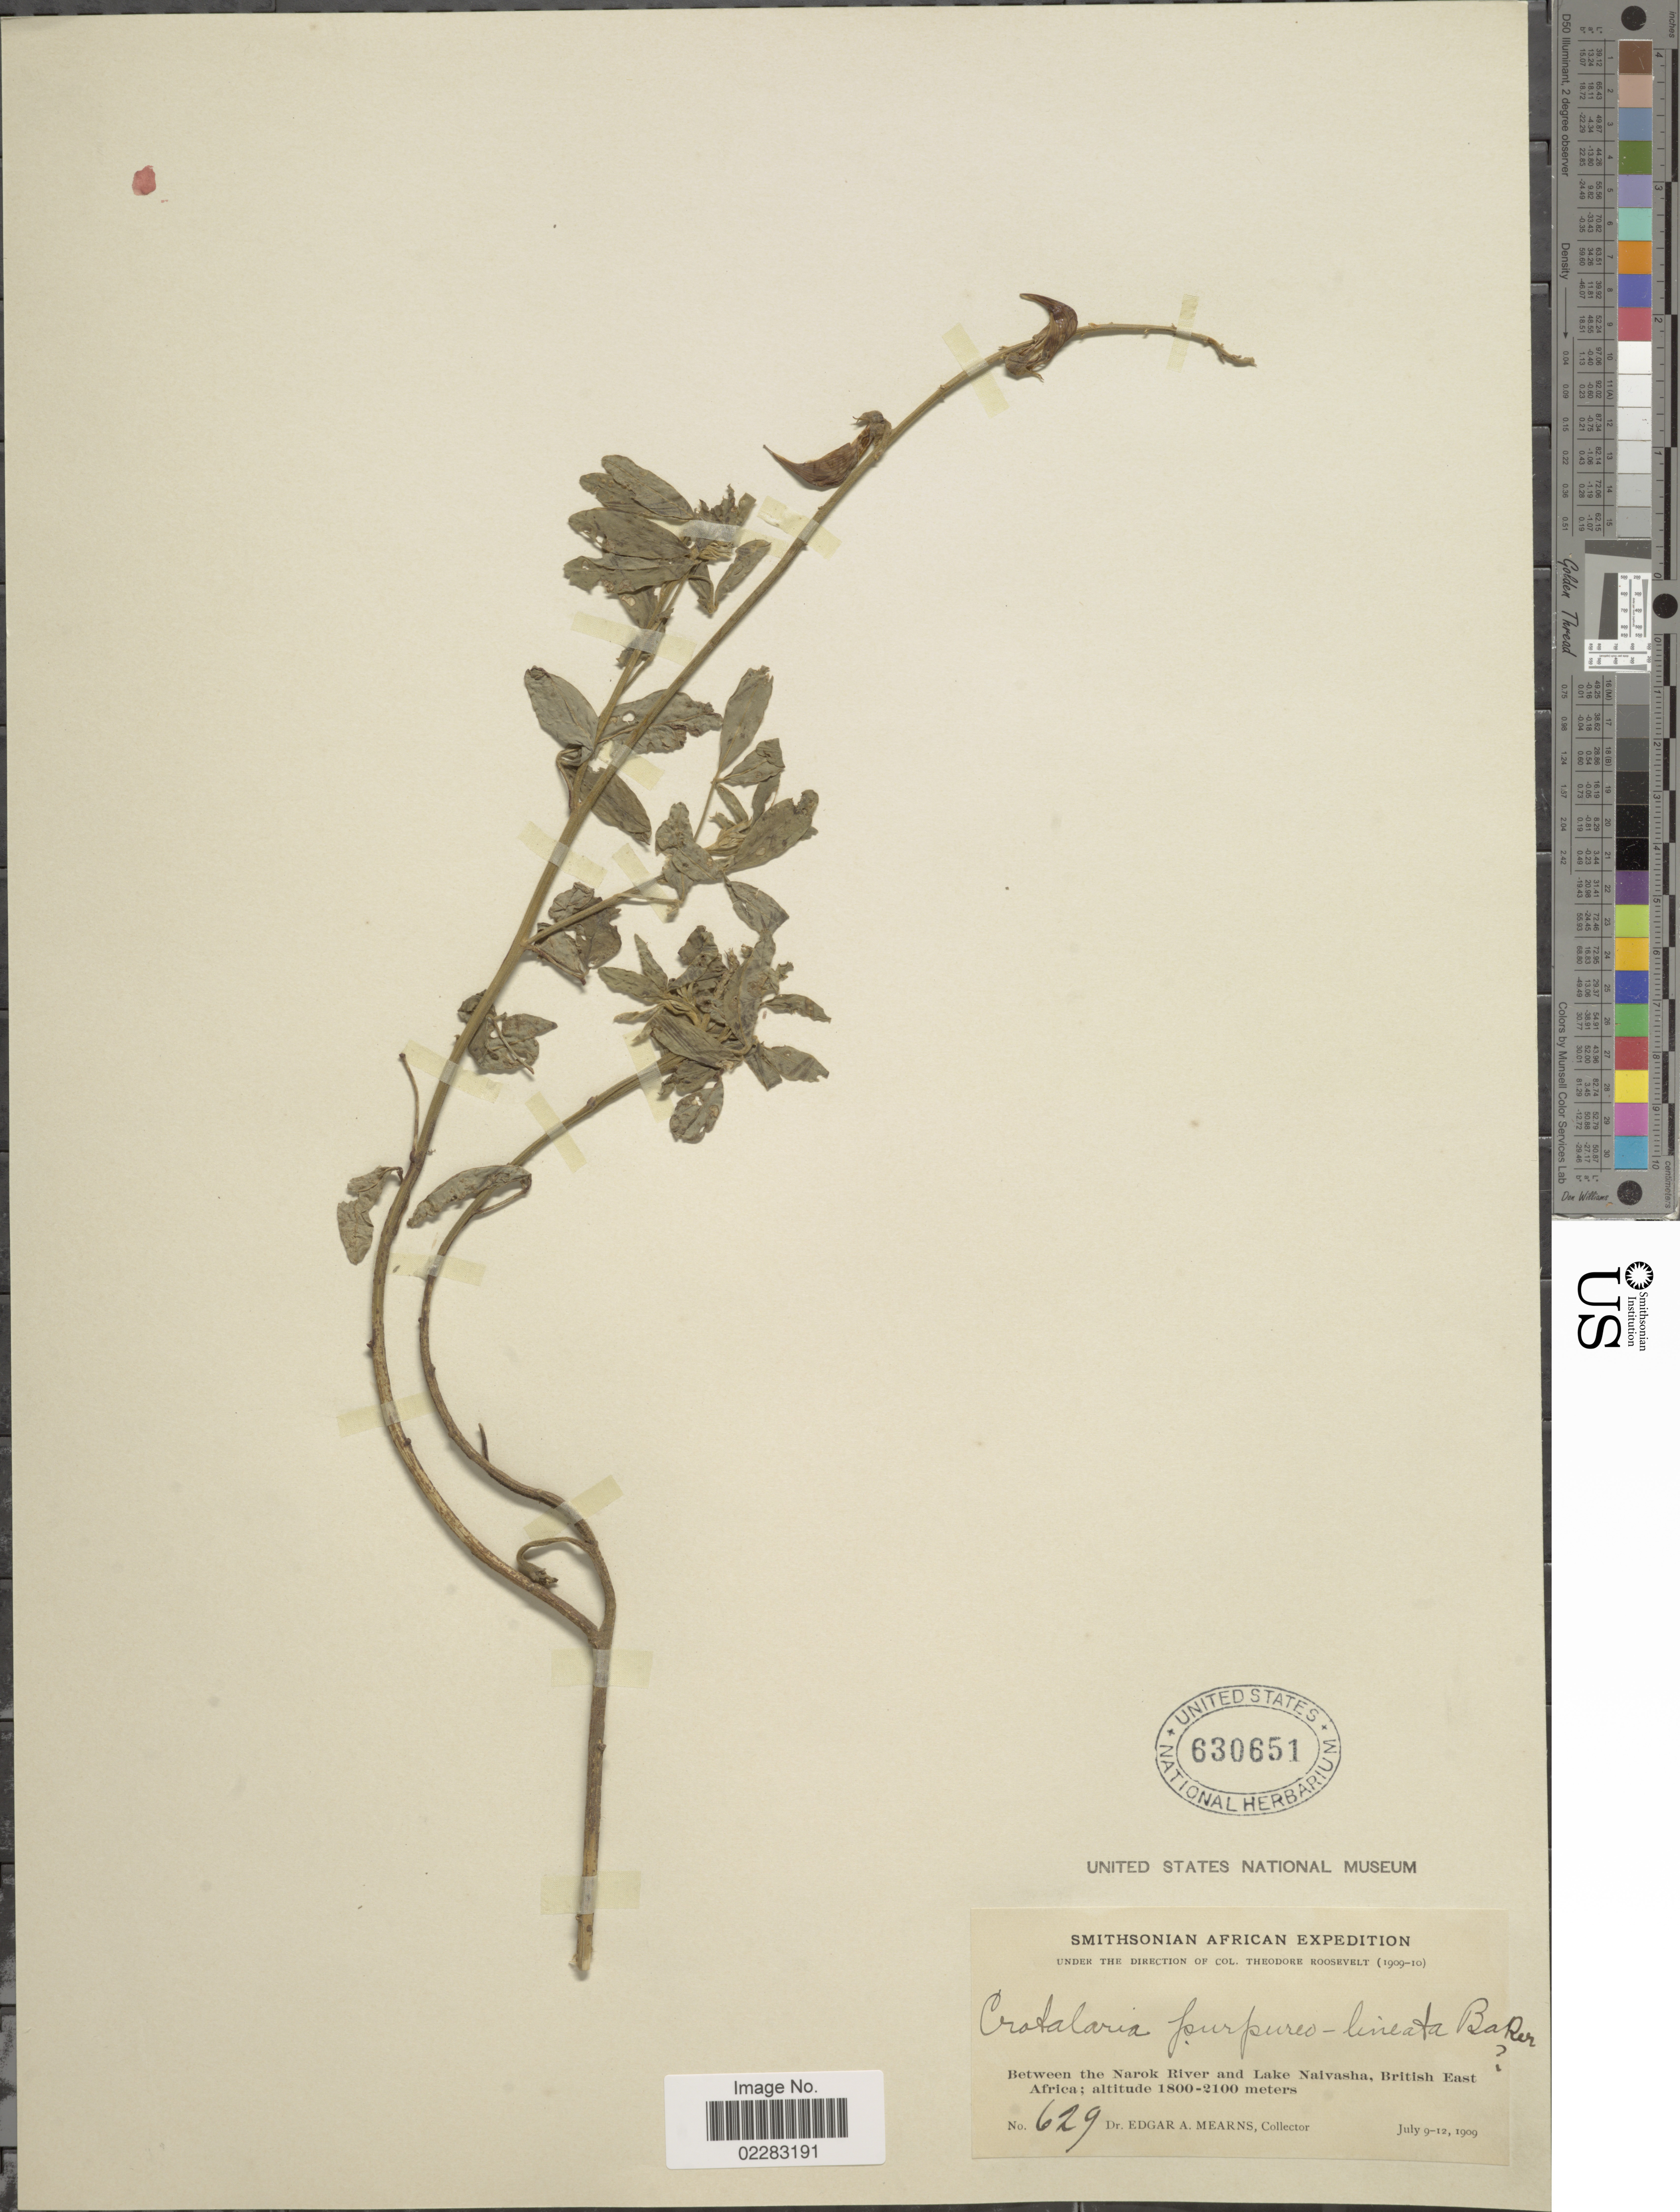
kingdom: Plantae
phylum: Tracheophyta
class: Magnoliopsida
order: Fabales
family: Fabaceae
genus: Crotalaria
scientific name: Crotalaria purpureo-lineata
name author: Baker f.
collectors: E. A. Mearns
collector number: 629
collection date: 1909-07-09/1909-07-12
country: Kenya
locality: Between the Narok River and Lake Naivasha, British East Africa.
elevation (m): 1800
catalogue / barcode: US 630651